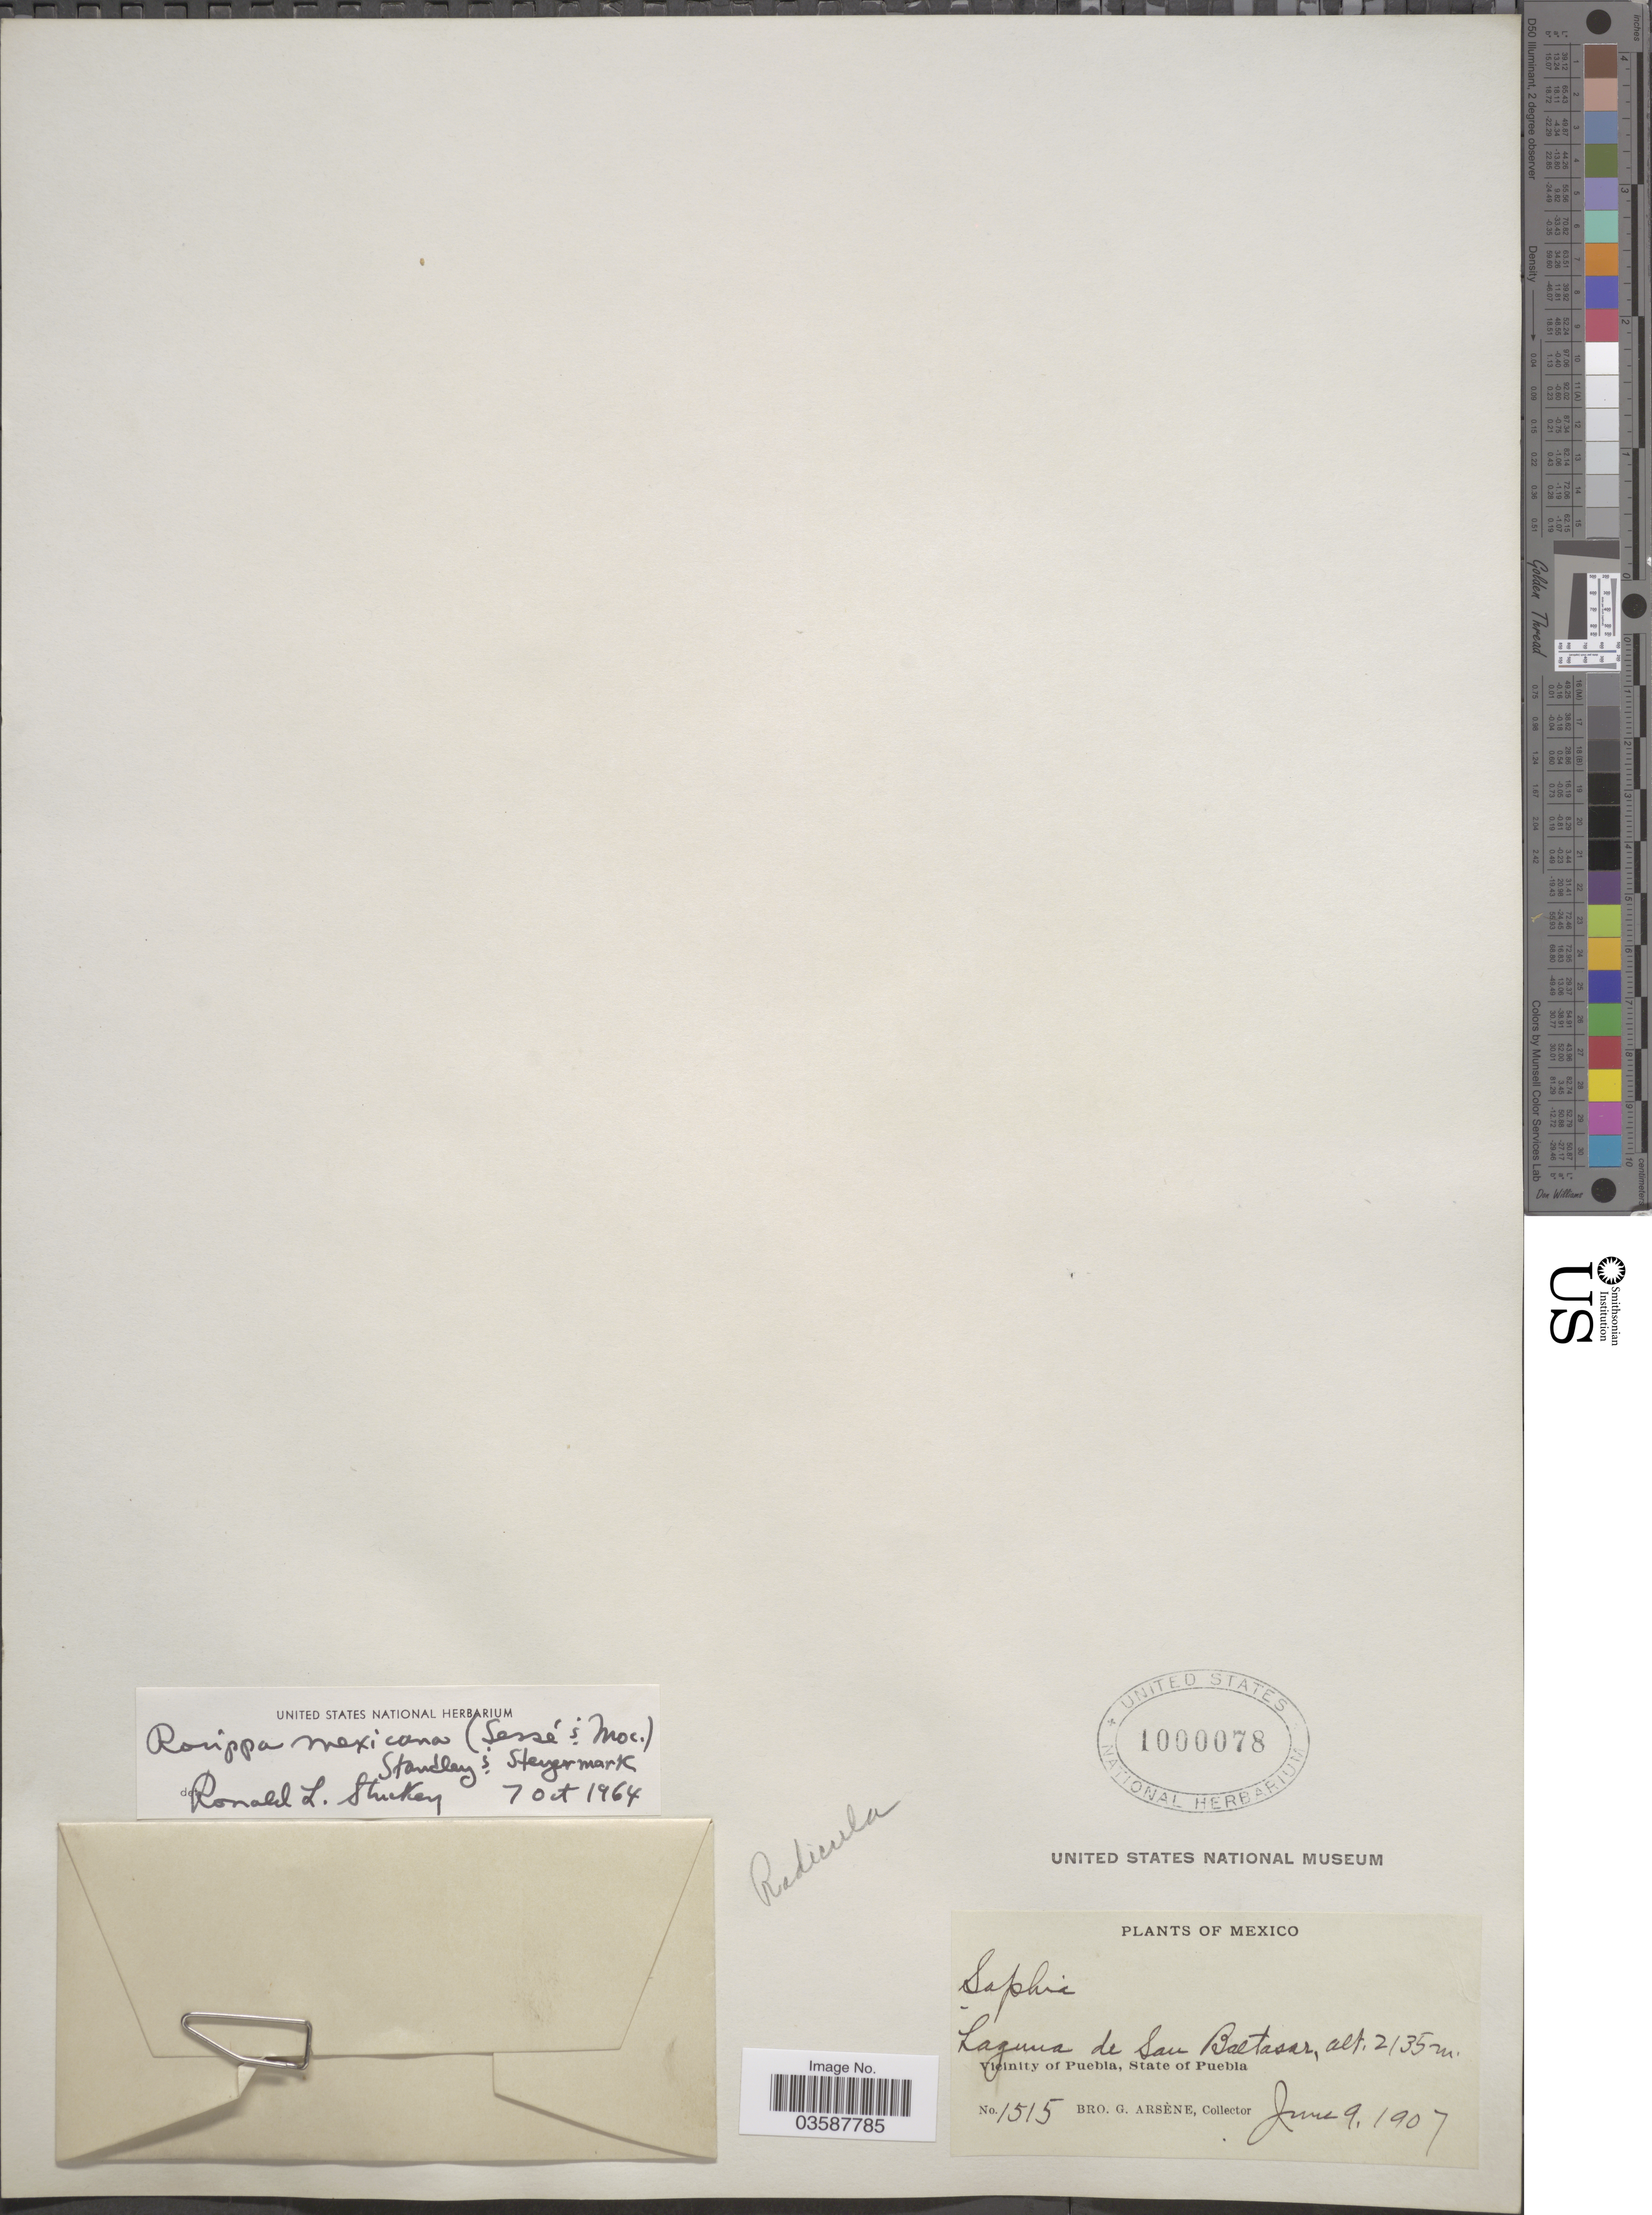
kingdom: Plantae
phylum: Tracheophyta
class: Magnoliopsida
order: Brassicales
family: Brassicaceae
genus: Rorippa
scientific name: Rorippa mexicana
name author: (Moc.) Standl. & Steyerm.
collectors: Bro. G. Arsène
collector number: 1515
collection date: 1907-06-09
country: Mexico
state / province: Puebla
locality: Laguna de San Baltasar. Vicinity of Puebla.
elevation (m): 2135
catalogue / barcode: US 1000078